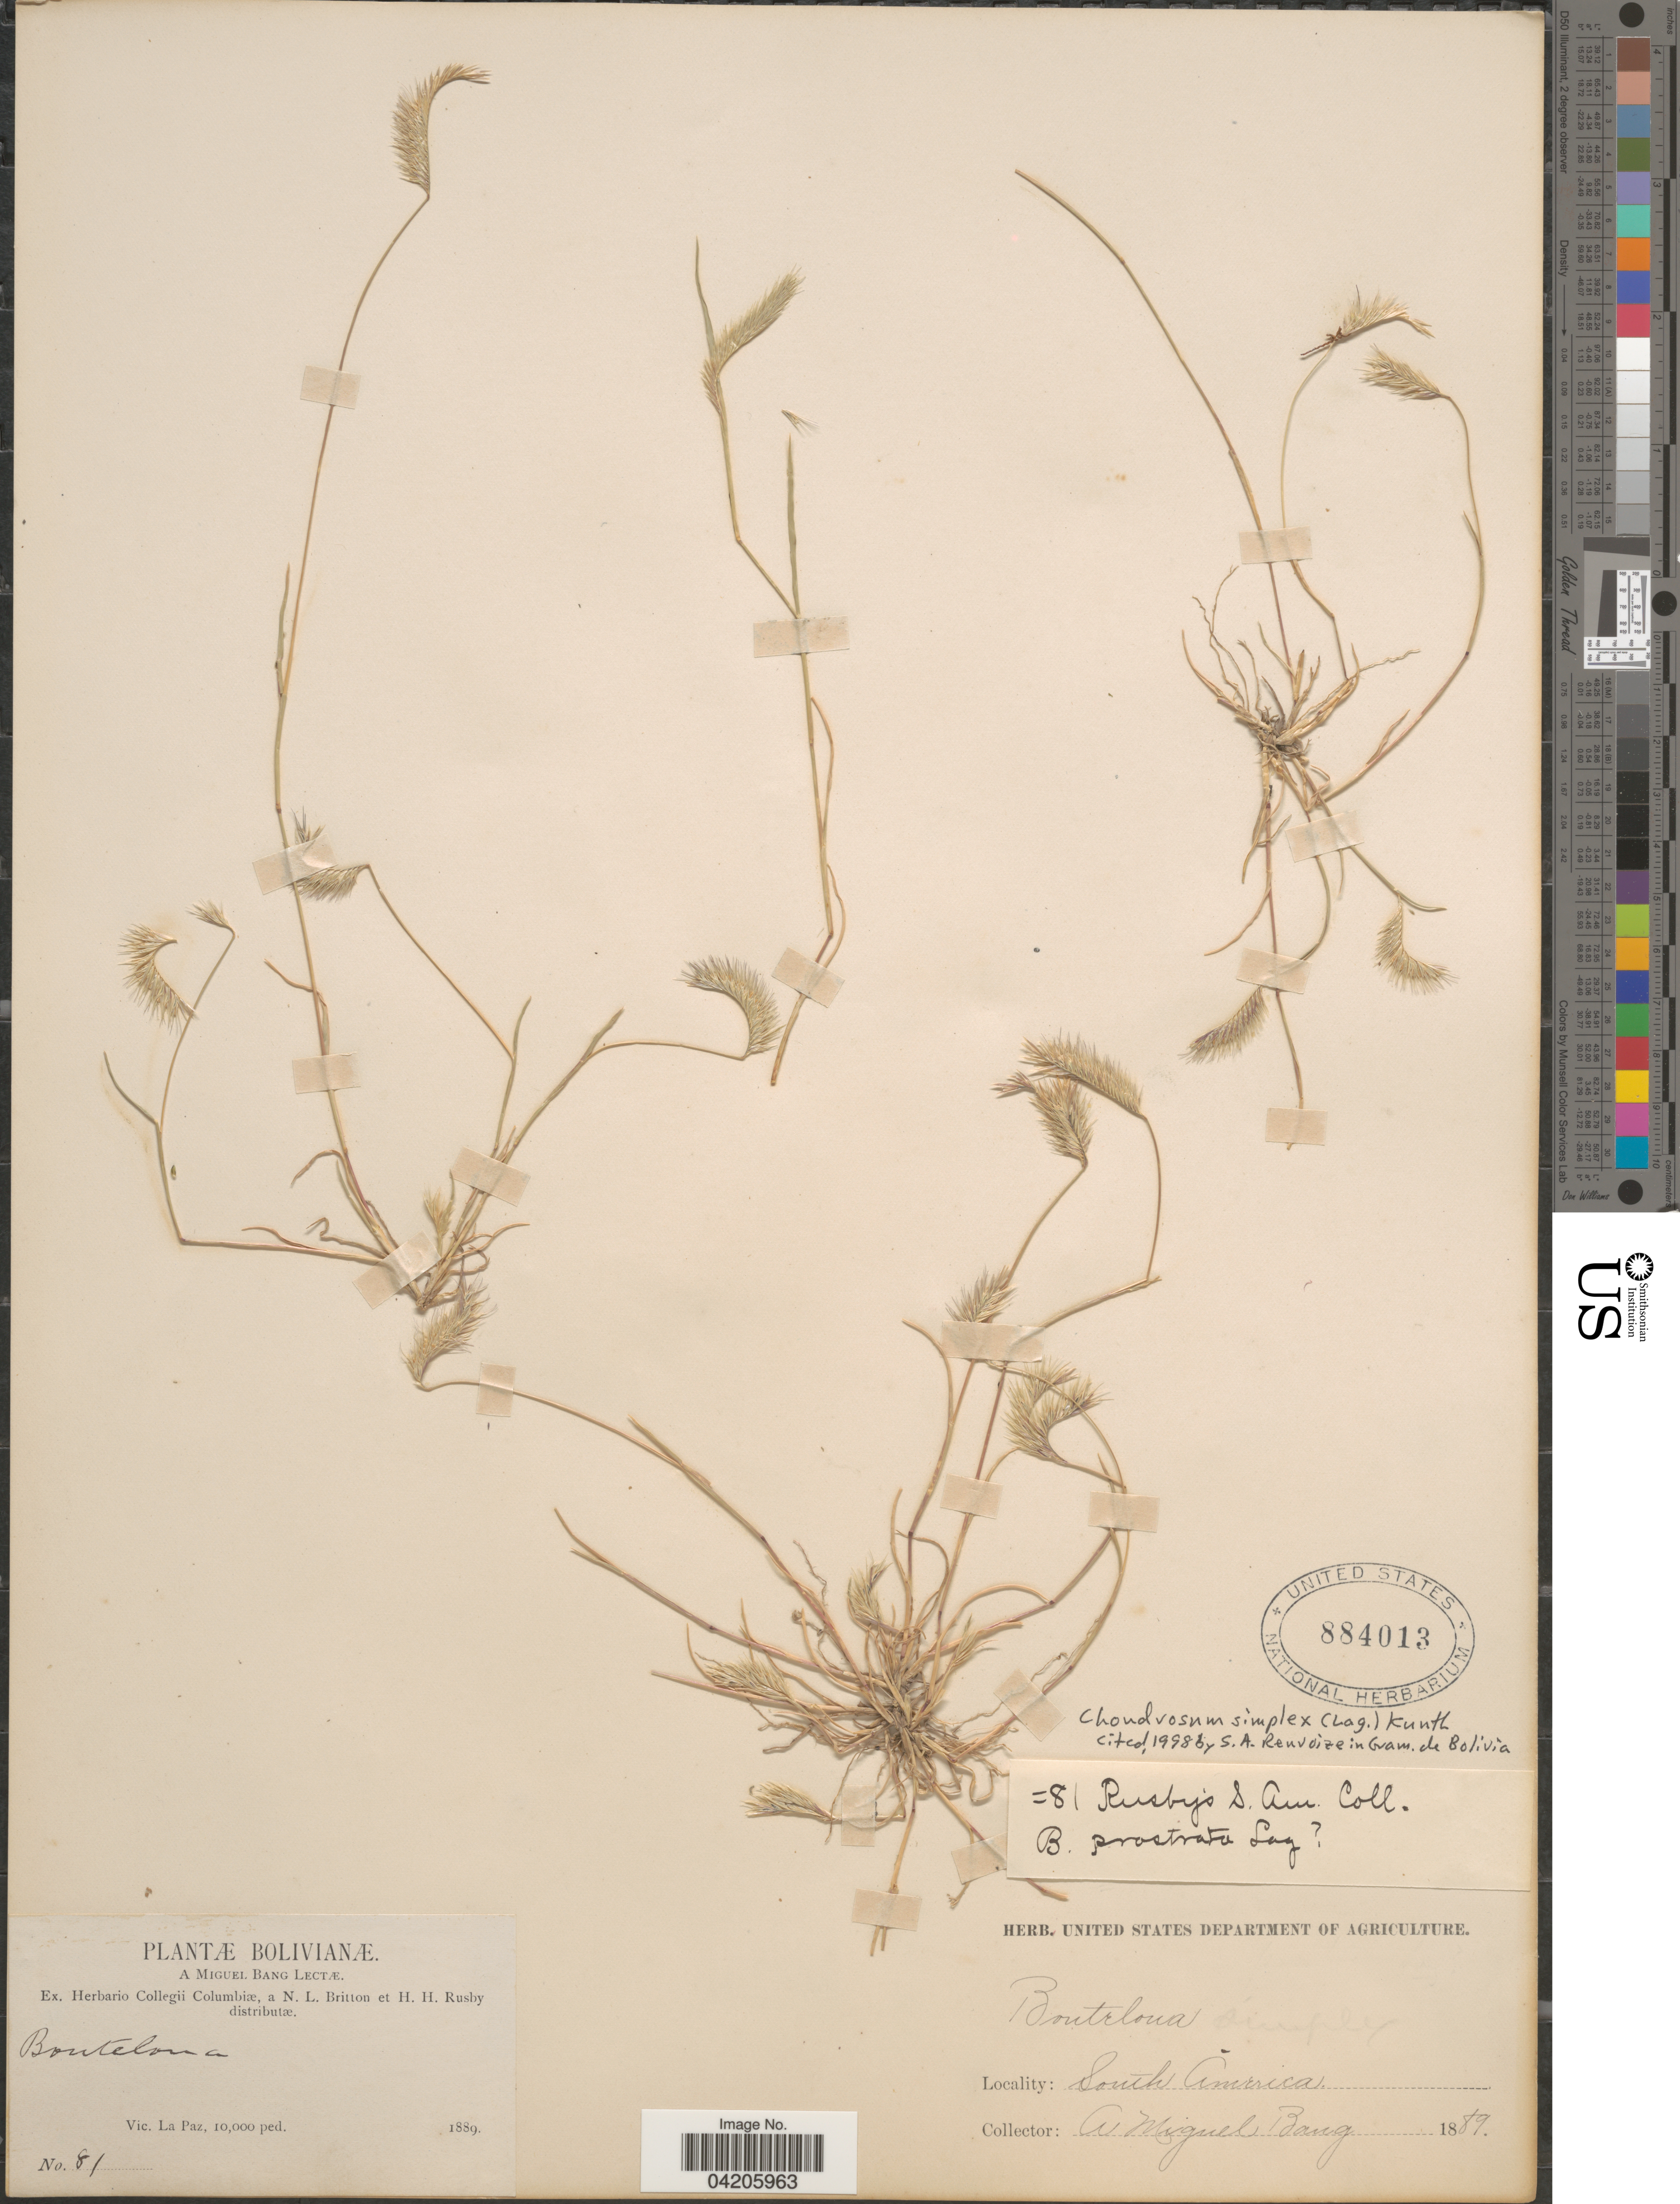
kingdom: Plantae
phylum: Tracheophyta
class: Liliopsida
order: Poales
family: Poaceae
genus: Bouteloua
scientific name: Bouteloua simplex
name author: Lag.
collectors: M. Bang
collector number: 81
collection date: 1889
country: Bolivia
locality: Vic. La Paz.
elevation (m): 3048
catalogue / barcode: US 884013